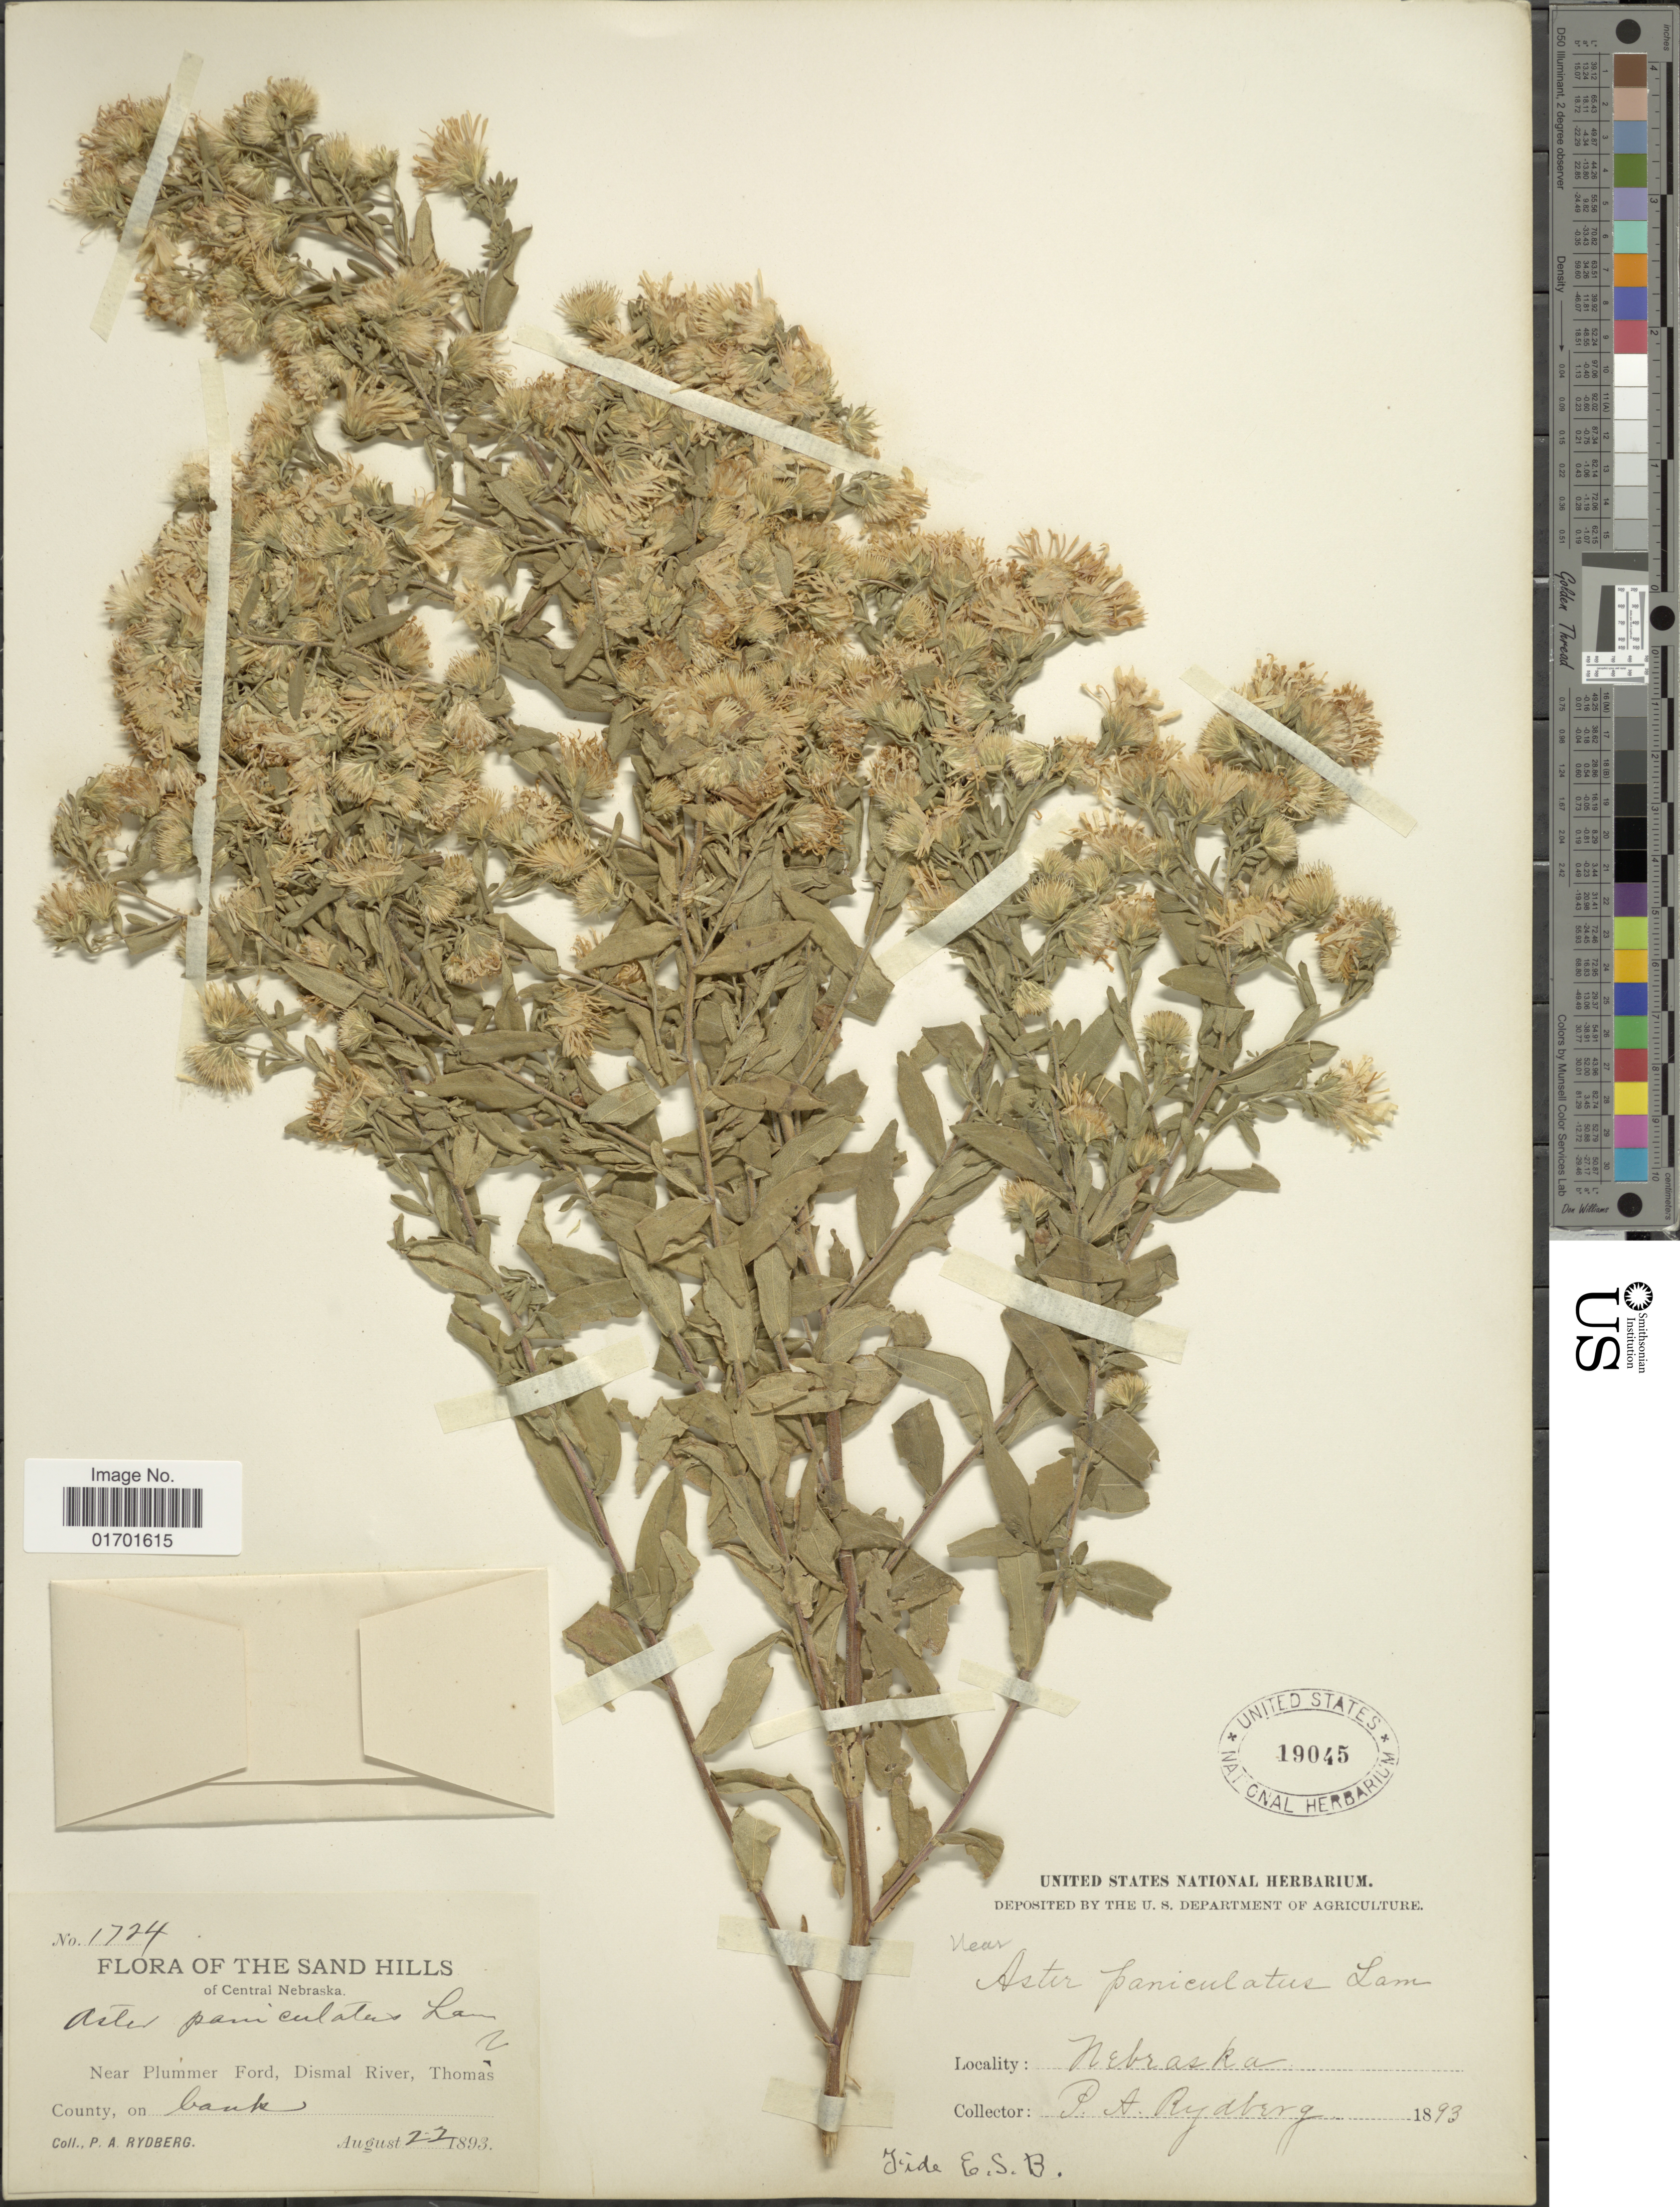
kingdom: Plantae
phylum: Tracheophyta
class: Magnoliopsida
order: Asterales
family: Asteraceae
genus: Symphyotrichum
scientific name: Symphyotrichum lanceolatum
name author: (Willd.) G.L. Nesom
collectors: P. A. Rydberg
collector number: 1724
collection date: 1893-08-22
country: United States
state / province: Nebraska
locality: The Sand Hills, Central Nebraska, near Plummer Ford, Dismal River, Thomas County.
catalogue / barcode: US 19045